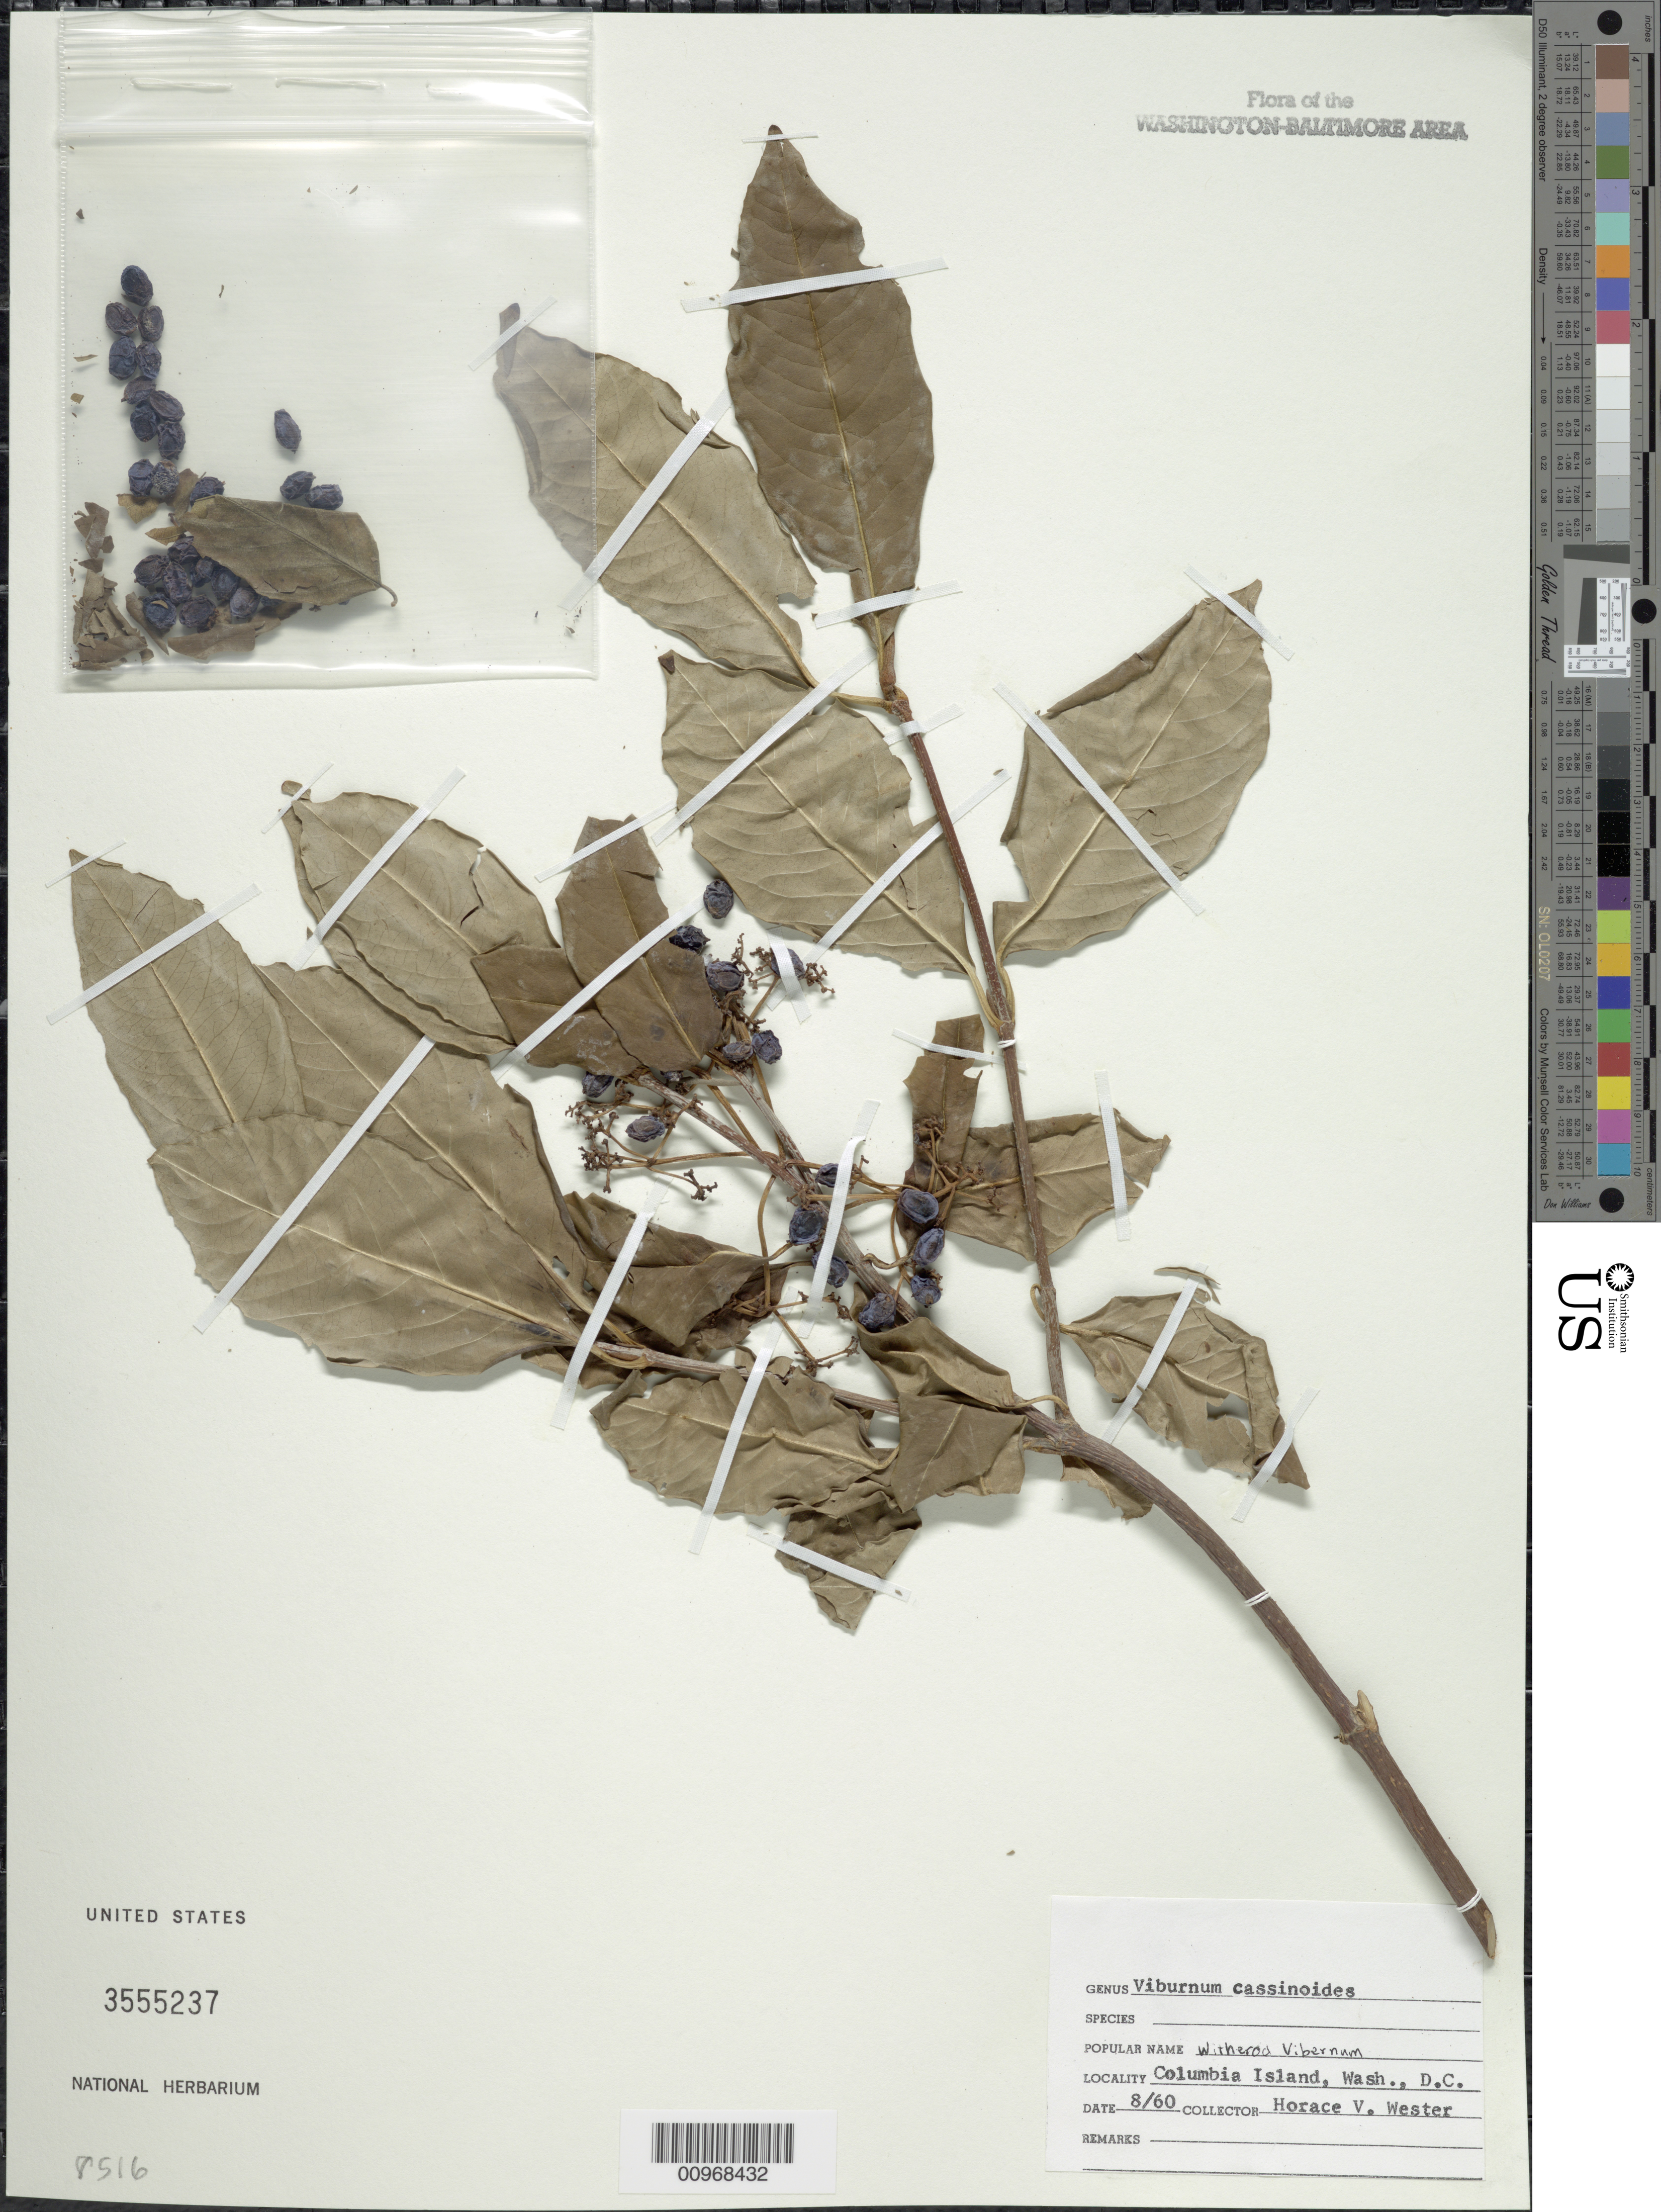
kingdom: Plantae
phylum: Tracheophyta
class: Magnoliopsida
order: Dipsacales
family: Viburnaceae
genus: Viburnum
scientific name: Viburnum cassinoides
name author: L.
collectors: H. Wester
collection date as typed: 8/60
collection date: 1960-08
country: United States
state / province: District of Columbia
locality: Columbia Island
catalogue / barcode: US 3555237